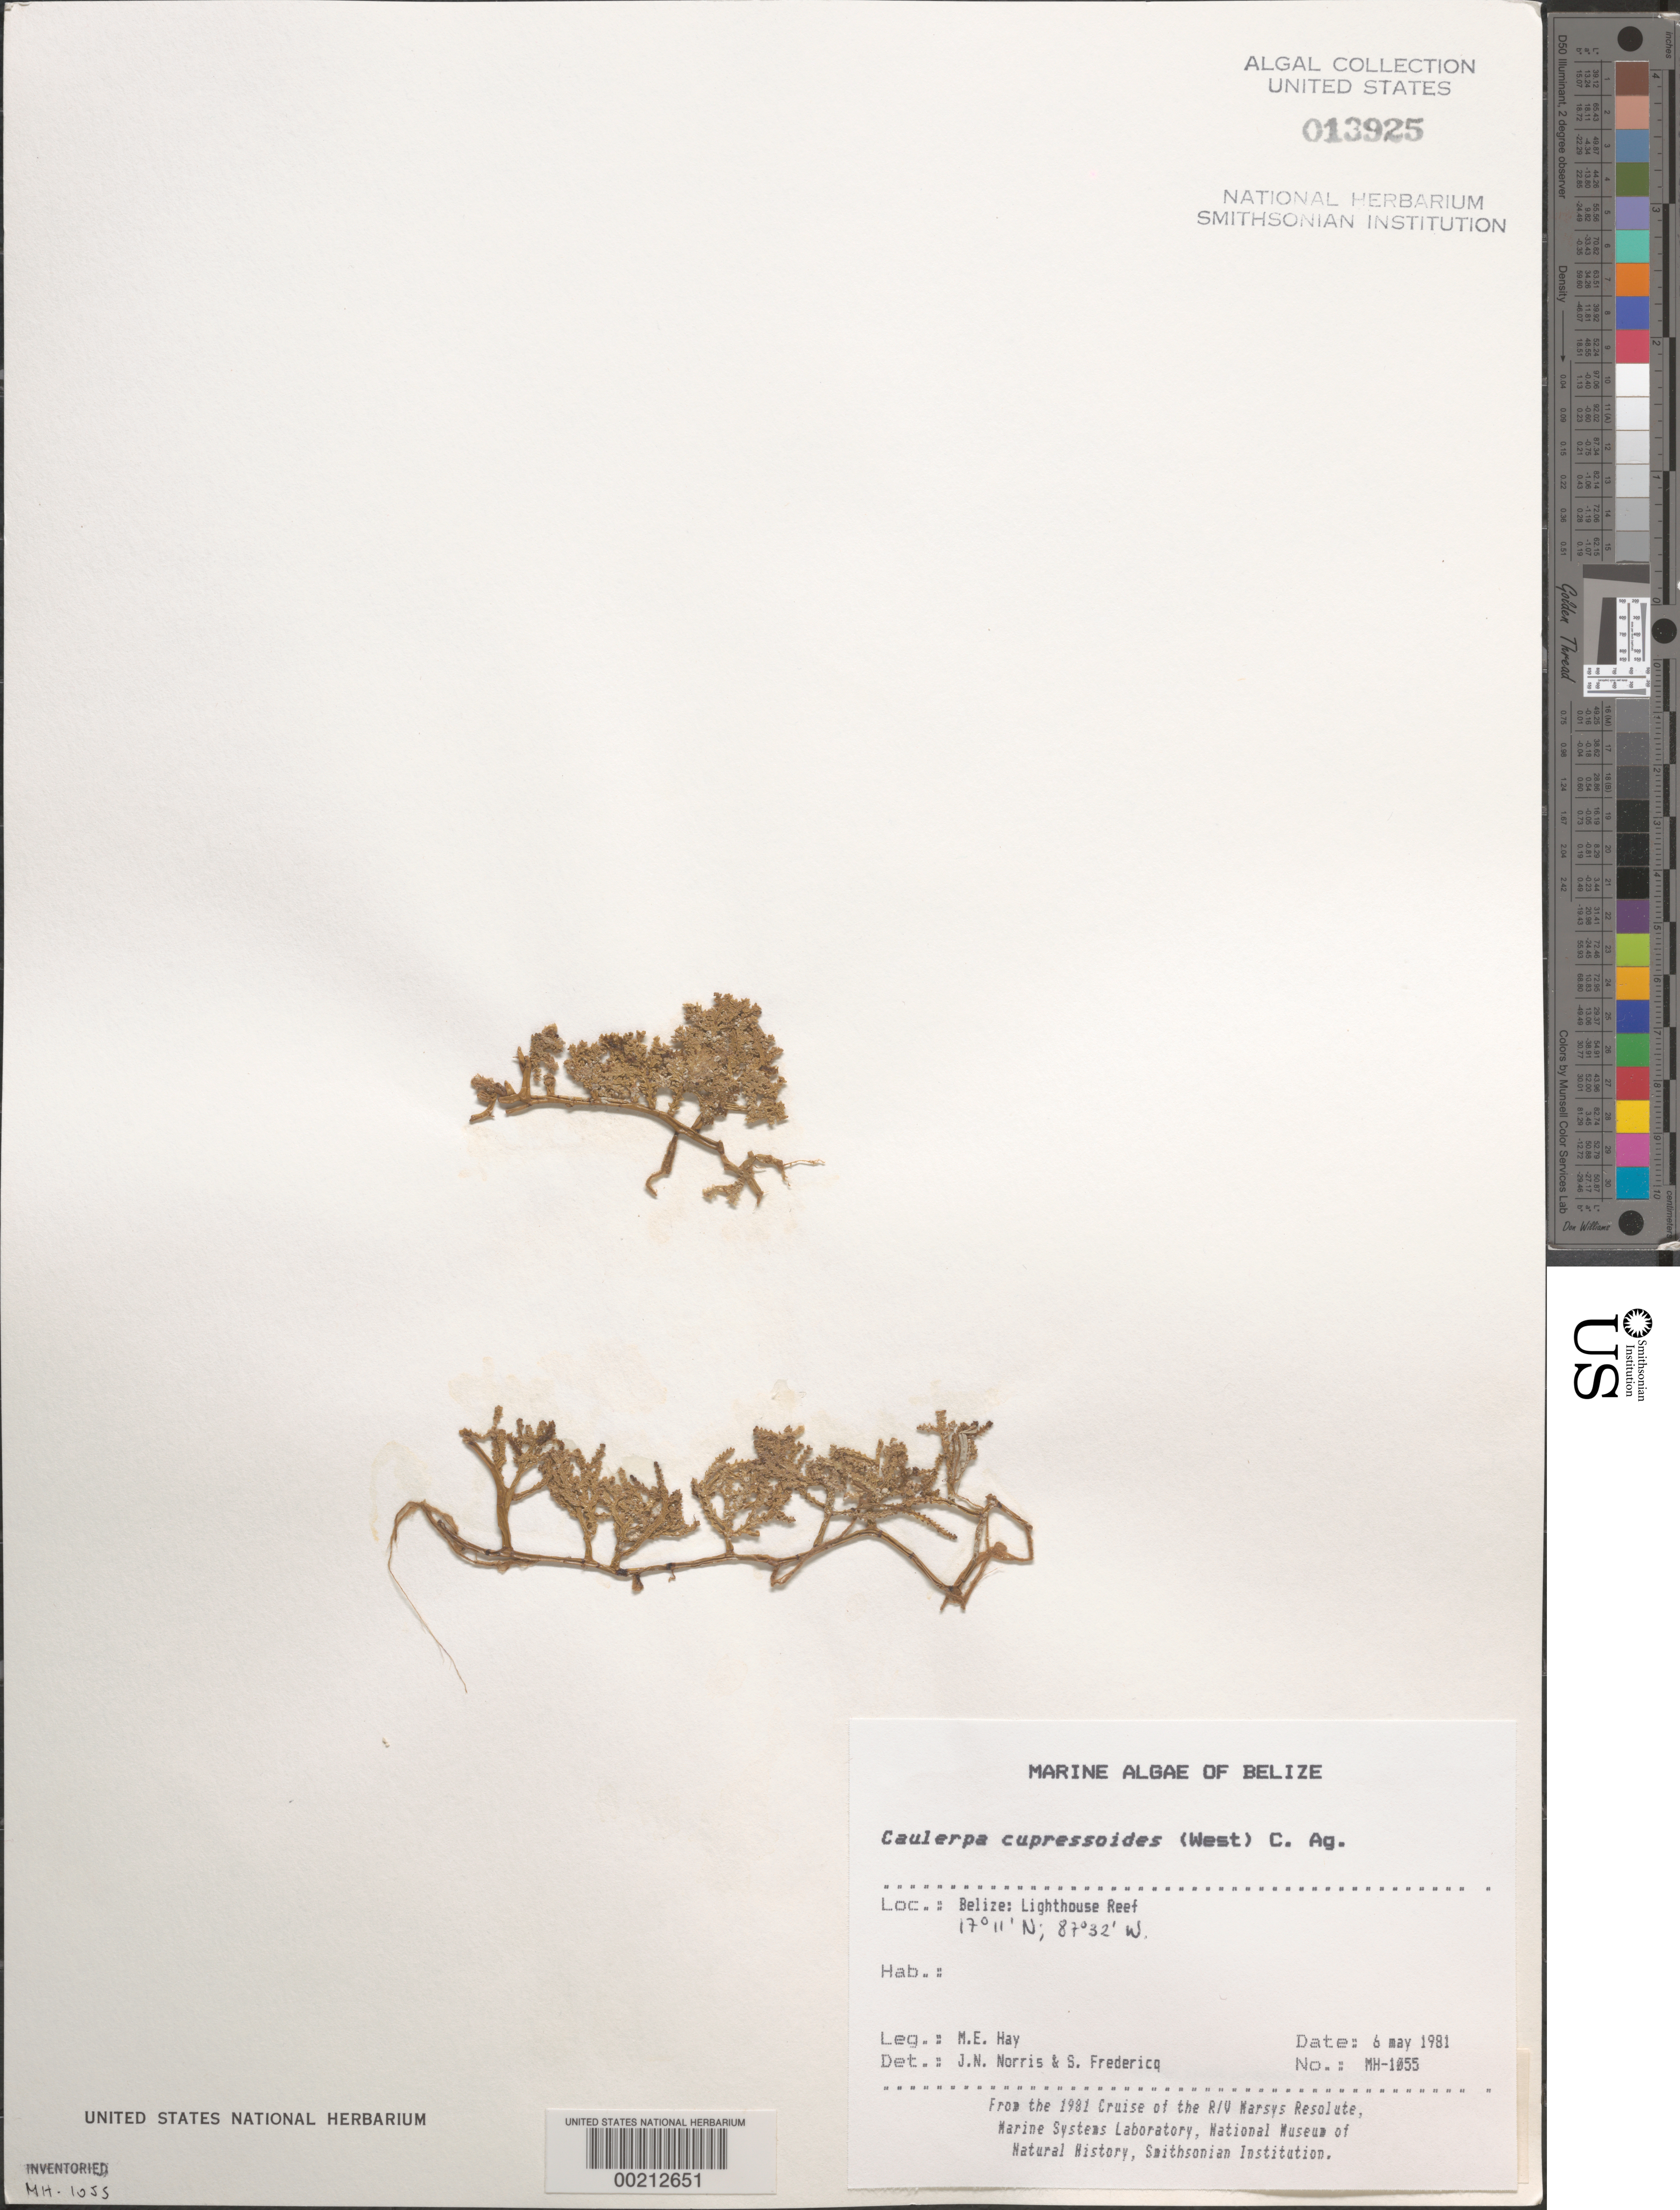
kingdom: Plantae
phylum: Chlorophyta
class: Ulvophyceae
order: Bryopsidales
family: Caulerpaceae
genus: Caulerpa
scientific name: Caulerpa cupressoides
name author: (Vahl) C. Agardh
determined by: Norris, J. N.; Fredericq, S.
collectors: M. E. Hay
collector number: MEH-1055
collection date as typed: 06 May 1981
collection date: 1981-05-06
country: Belize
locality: Lighthouse reef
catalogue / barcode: US 13925